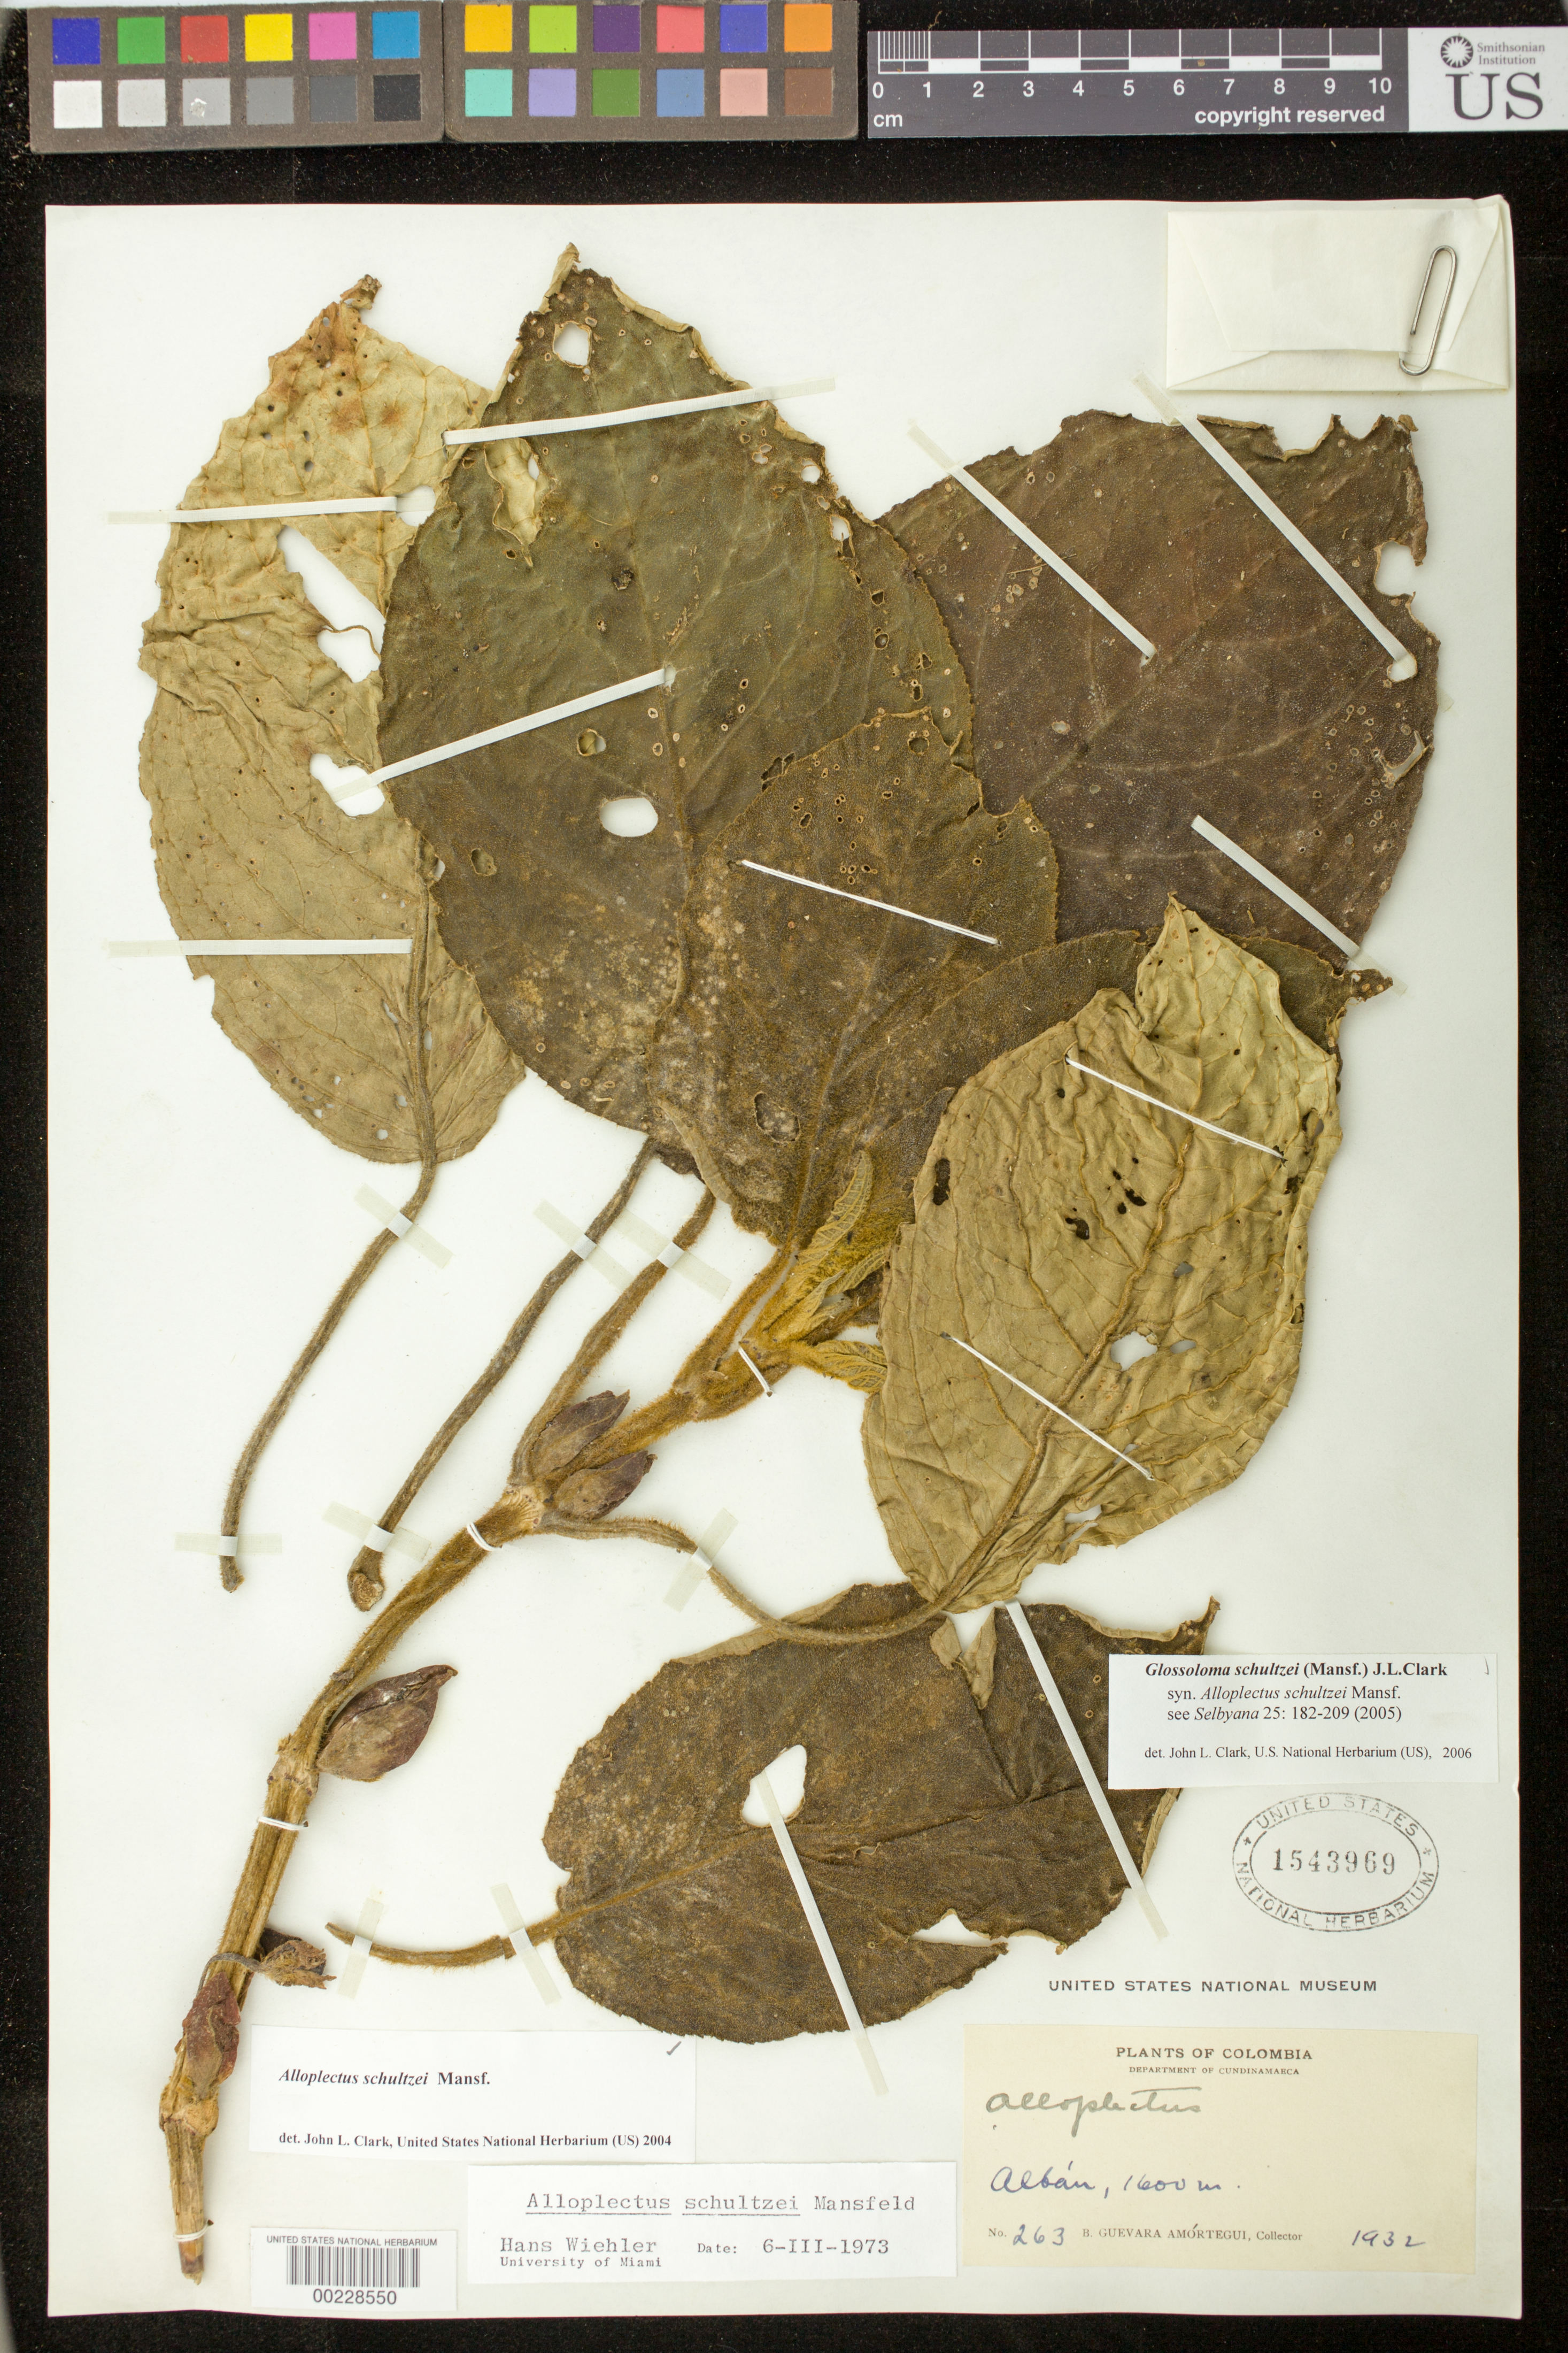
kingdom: Plantae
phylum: Tracheophyta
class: Magnoliopsida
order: Lamiales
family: Gesneriaceae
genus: Glossoloma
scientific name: Glossoloma schultzei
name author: (Mansf.) J.L. Clark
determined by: Clark, J. L., (SEL), The Marie Selby Botanical Garden (UNITED STATES)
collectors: B. Amortegui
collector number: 263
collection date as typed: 1932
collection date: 1932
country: Colombia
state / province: Cundinamarca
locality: Albán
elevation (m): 1600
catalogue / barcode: US 1543969